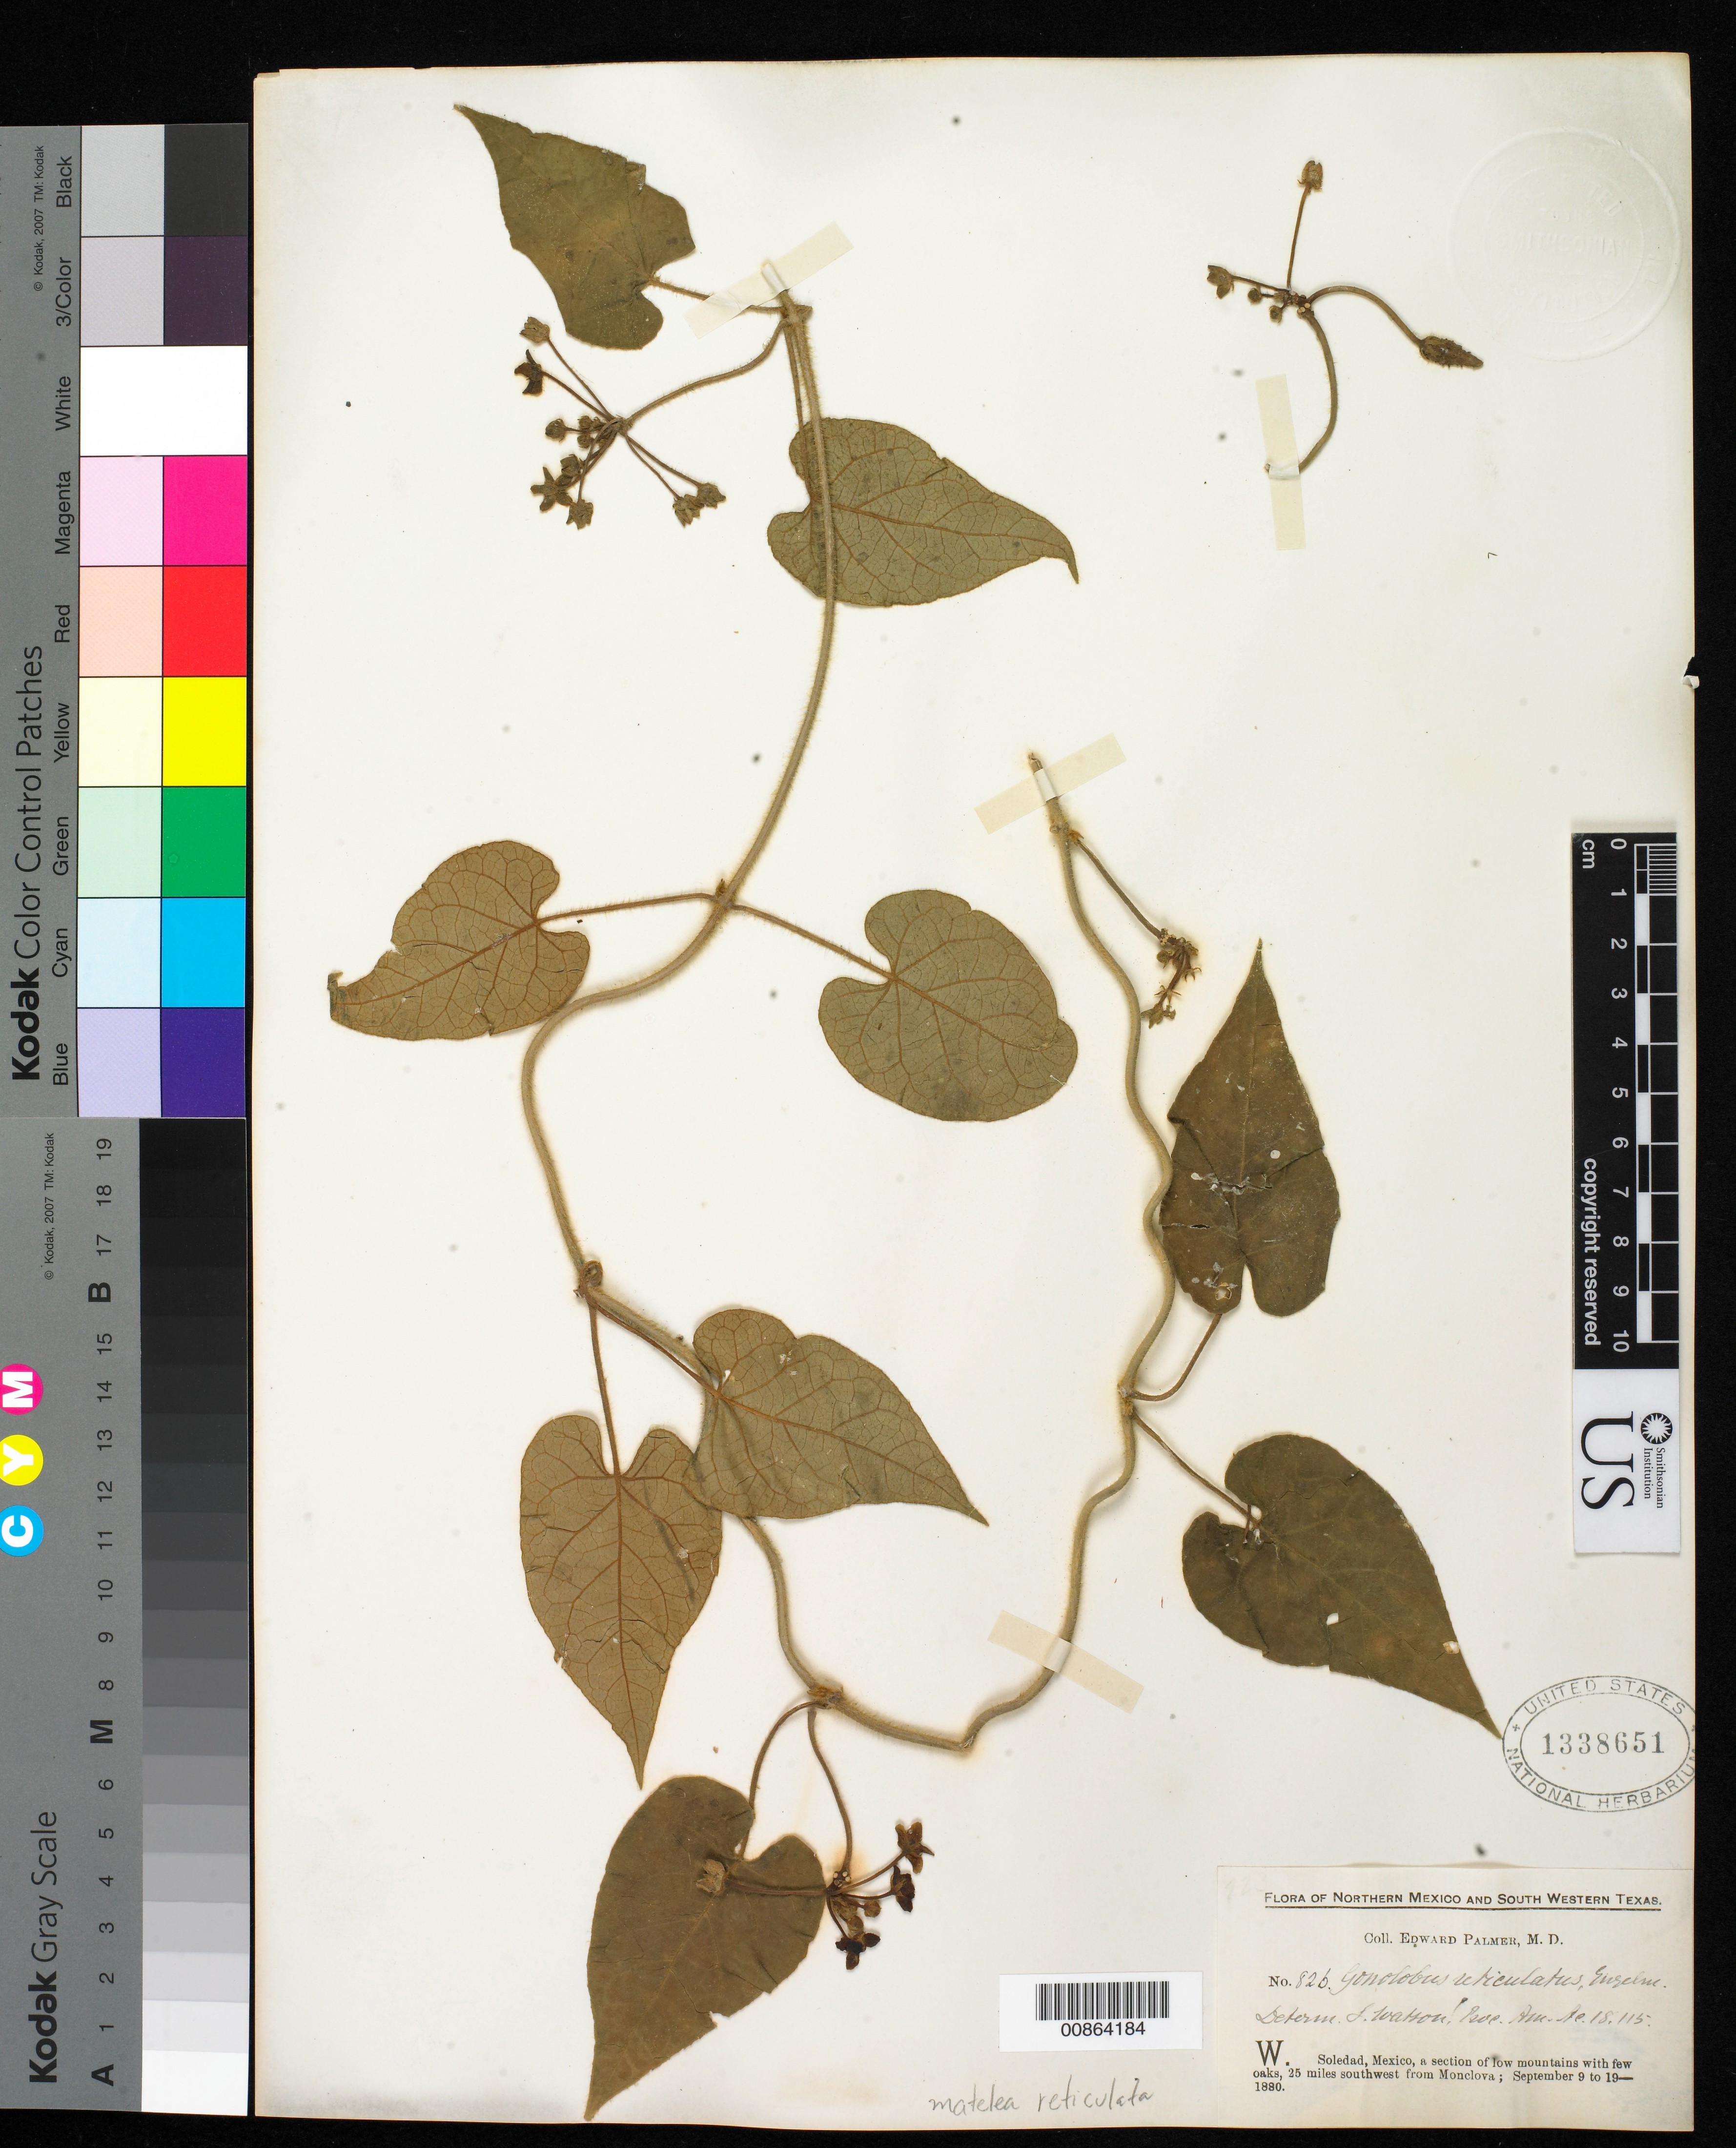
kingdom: Plantae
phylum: Tracheophyta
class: Magnoliopsida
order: Gentianales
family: Apocynaceae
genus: Matelea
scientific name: Matelea reticulata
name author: (Engelm. ex A. Gray) Woodson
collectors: E. Palmer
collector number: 826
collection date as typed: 09 Sep 1880 to 19 Sep 1880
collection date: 1880-09-09/1880-09-19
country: Mexico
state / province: Coahuila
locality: W. Soledad, 25 miles southwest from Monclova.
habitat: A section of low mountains with few oaks.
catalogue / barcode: US 1338651